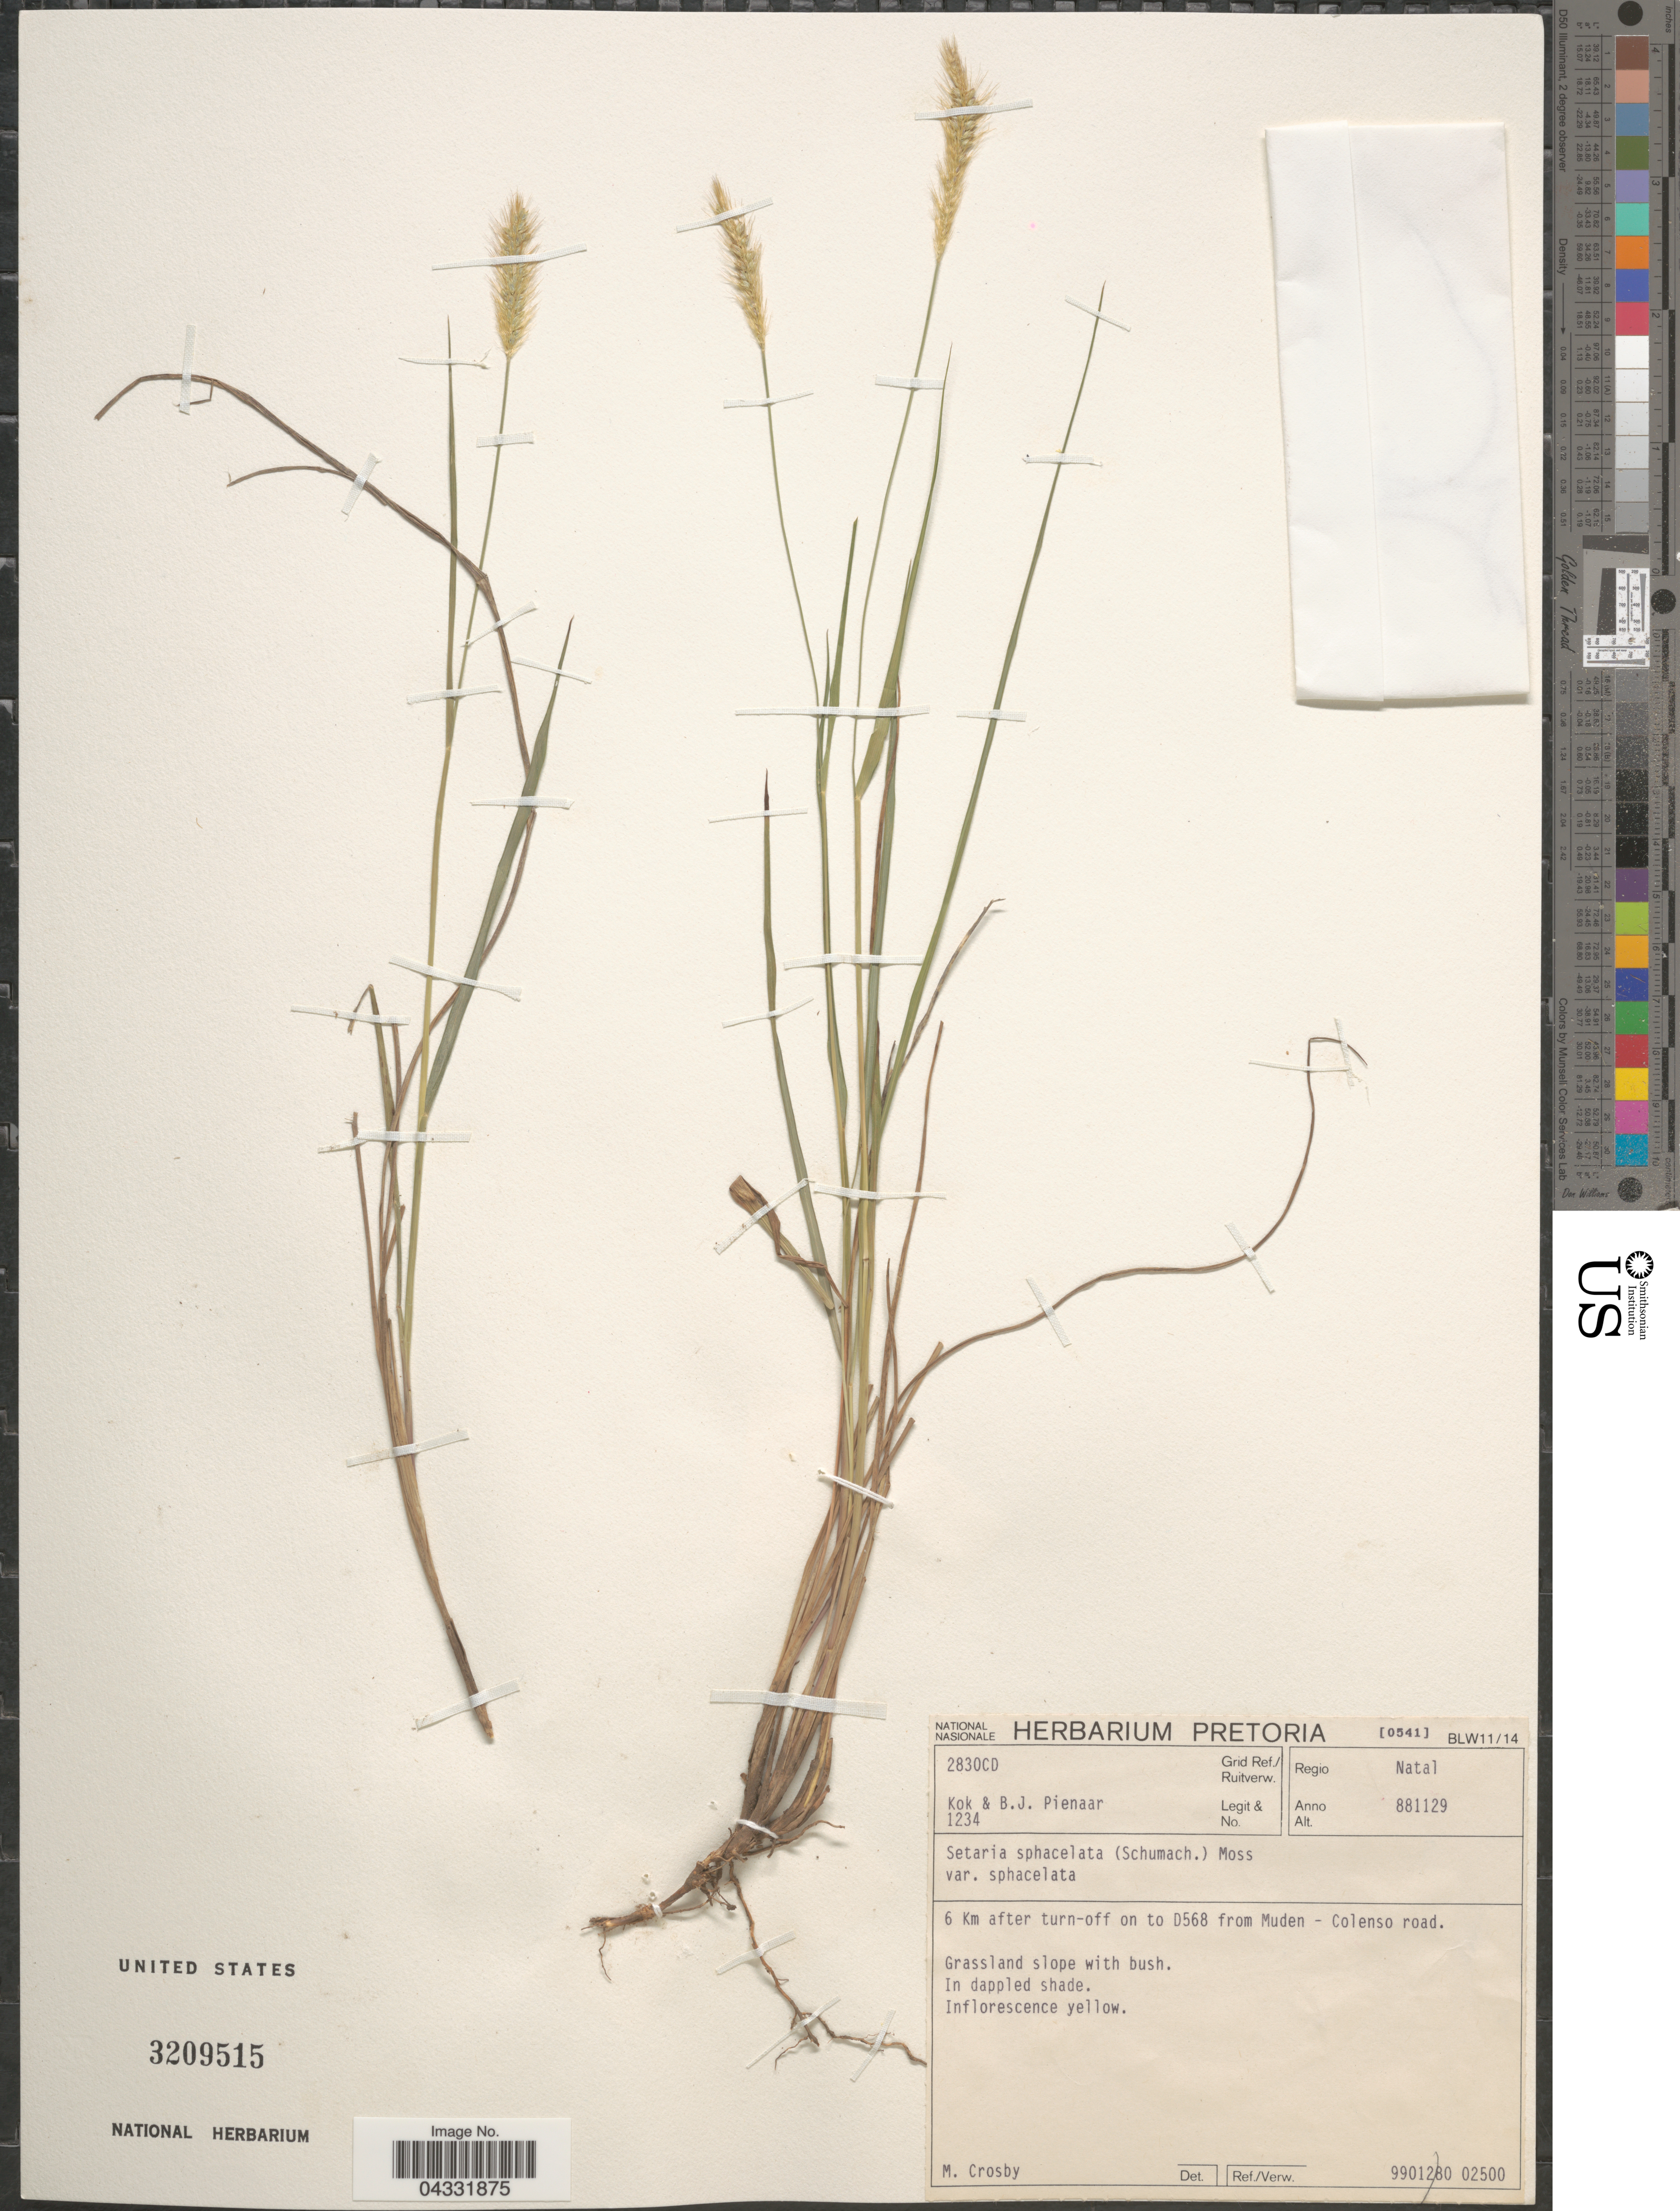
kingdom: Plantae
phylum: Tracheophyta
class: Liliopsida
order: Poales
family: Poaceae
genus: Setaria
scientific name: Setaria sphacelata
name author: (Schumach.) Stapf & Hubb. ex Moss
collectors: Kok & B. Pienaar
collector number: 1234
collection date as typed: Transcribed d/m/y: 29/11/88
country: South Africa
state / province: KwaZulu-Natal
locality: Grid Ref./ Ruitverw. 2830CD. Regio Natal. 6 Km after turn-off on to D568 from Muden -Colenso road.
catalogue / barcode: US 3209515